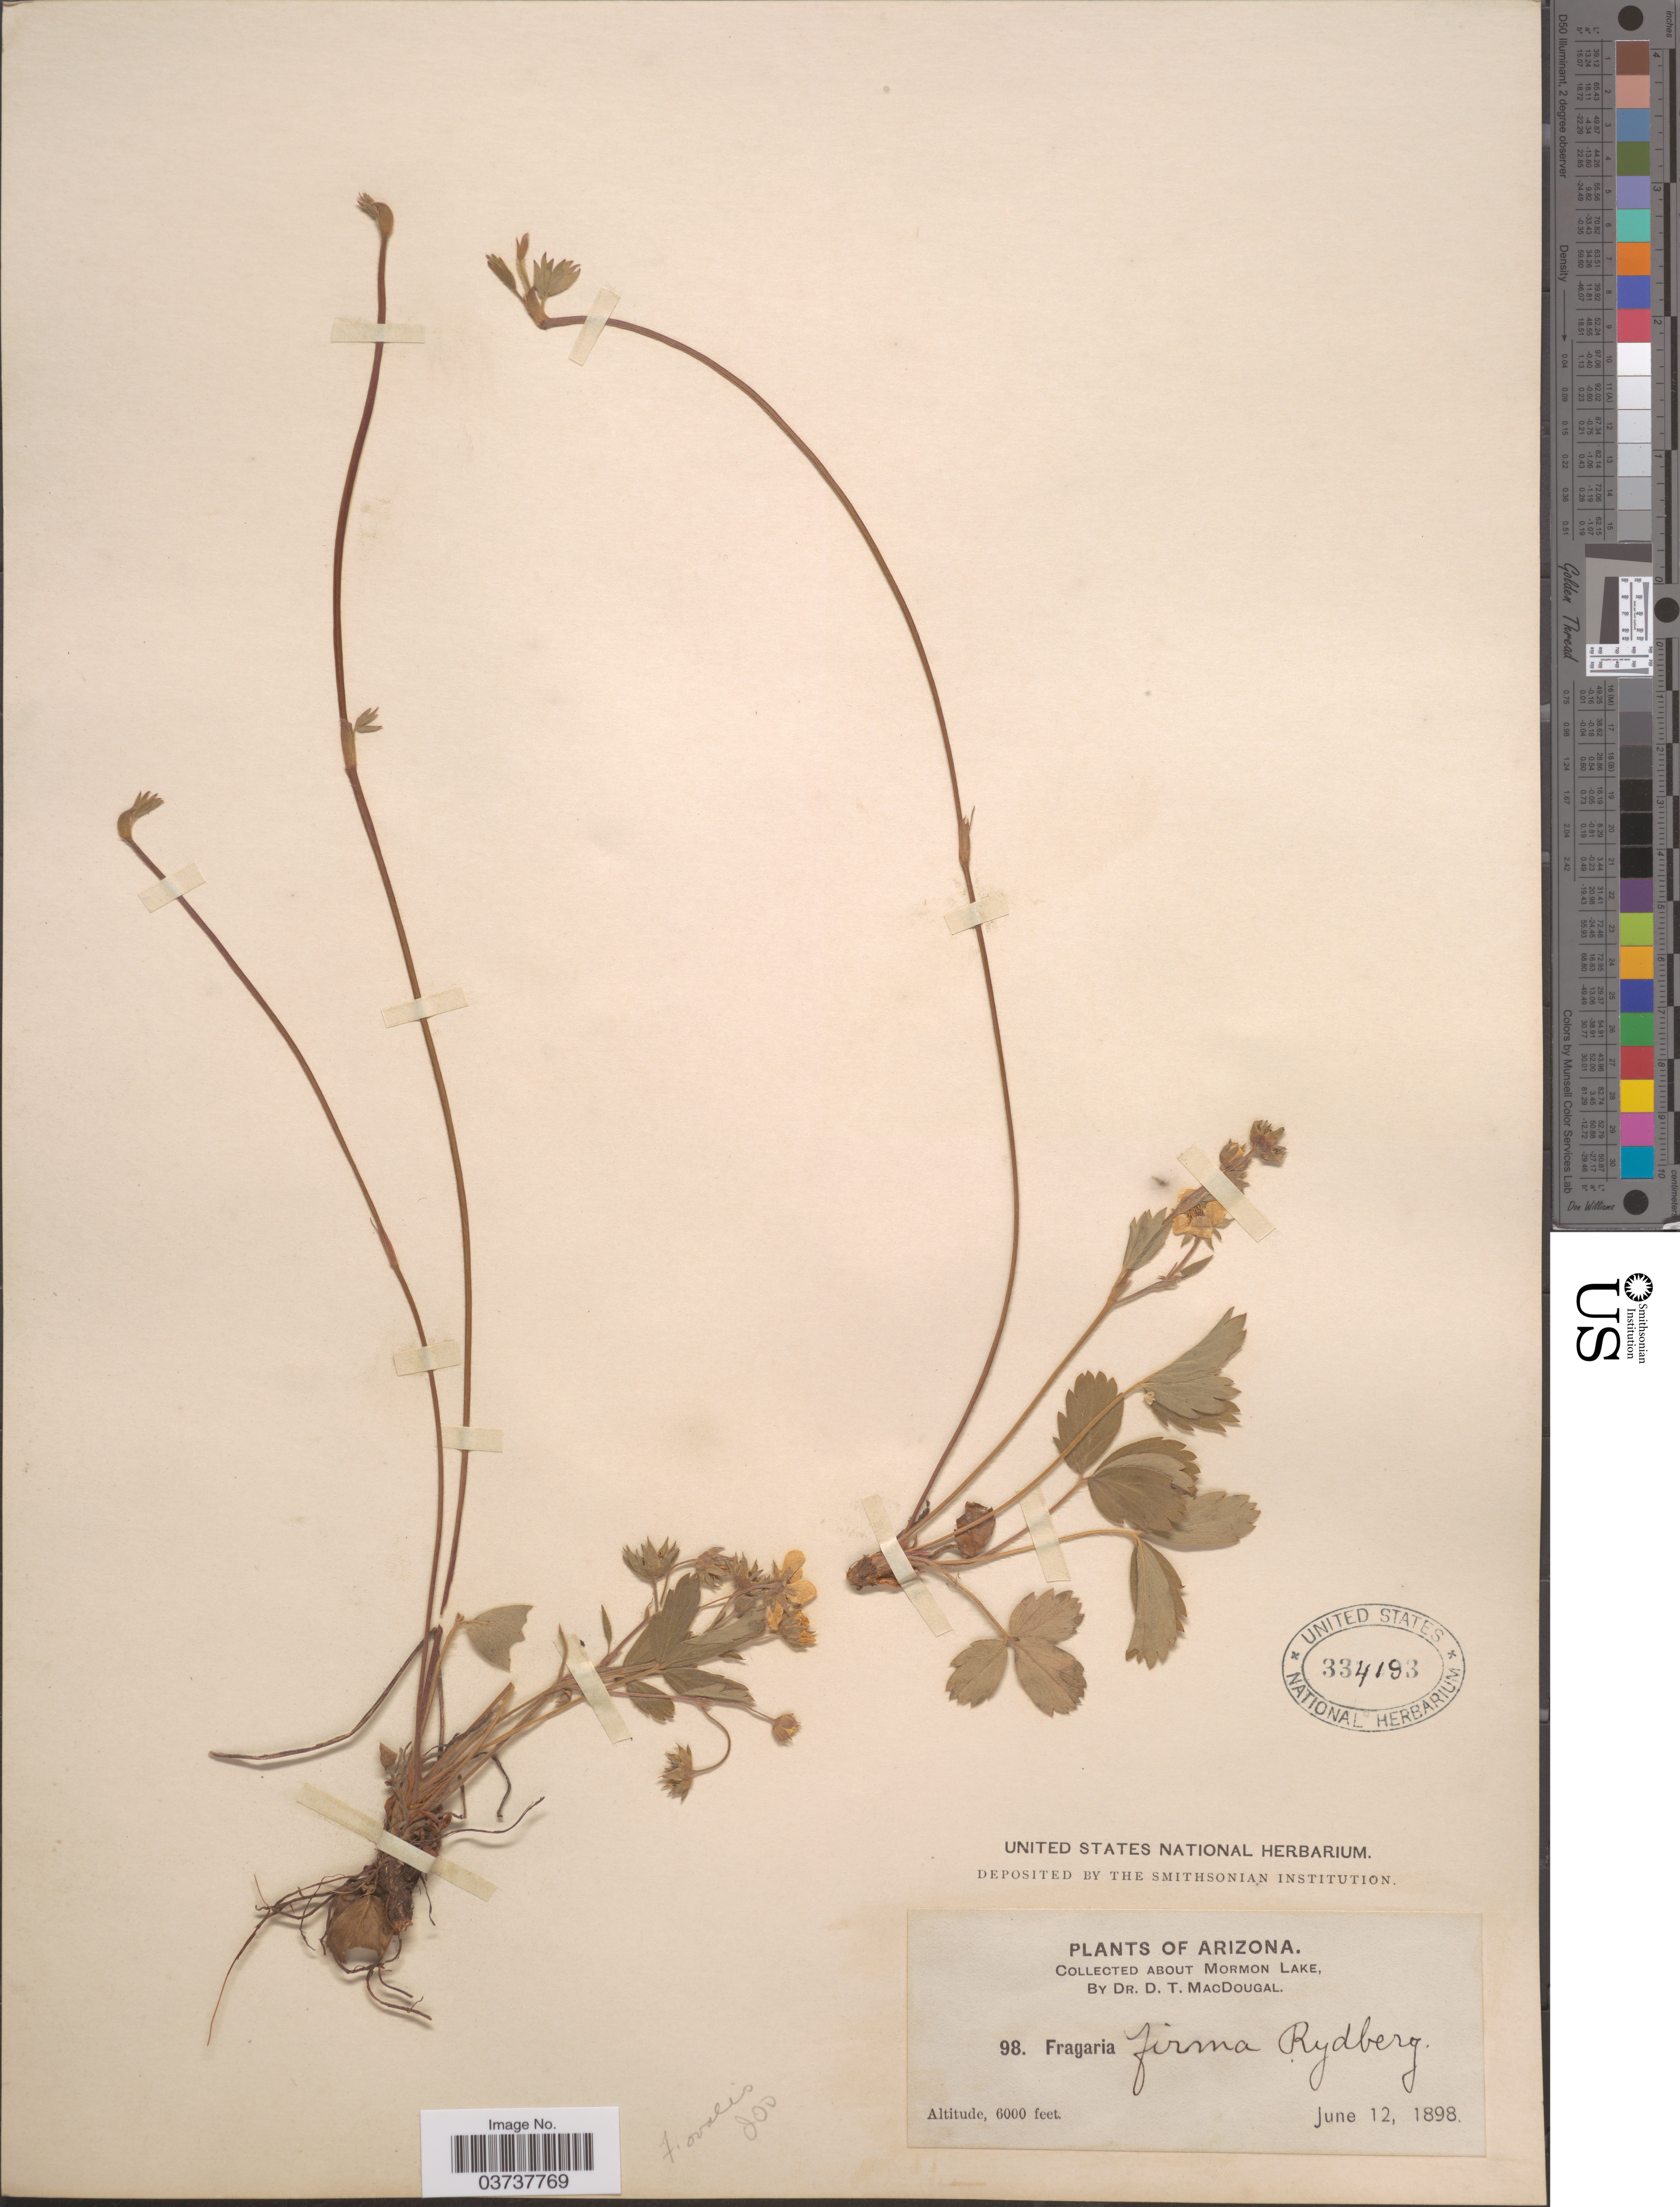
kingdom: Plantae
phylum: Tracheophyta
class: Magnoliopsida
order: Rosales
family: Rosaceae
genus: Fragaria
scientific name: Fragaria virginiana subsp. glauca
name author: (S. Watson) Staudt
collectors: D. T. MacDougal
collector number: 98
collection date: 1898-06-12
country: United States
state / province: Arizona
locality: About Mormon Lake.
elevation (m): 1829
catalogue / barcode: US 334193